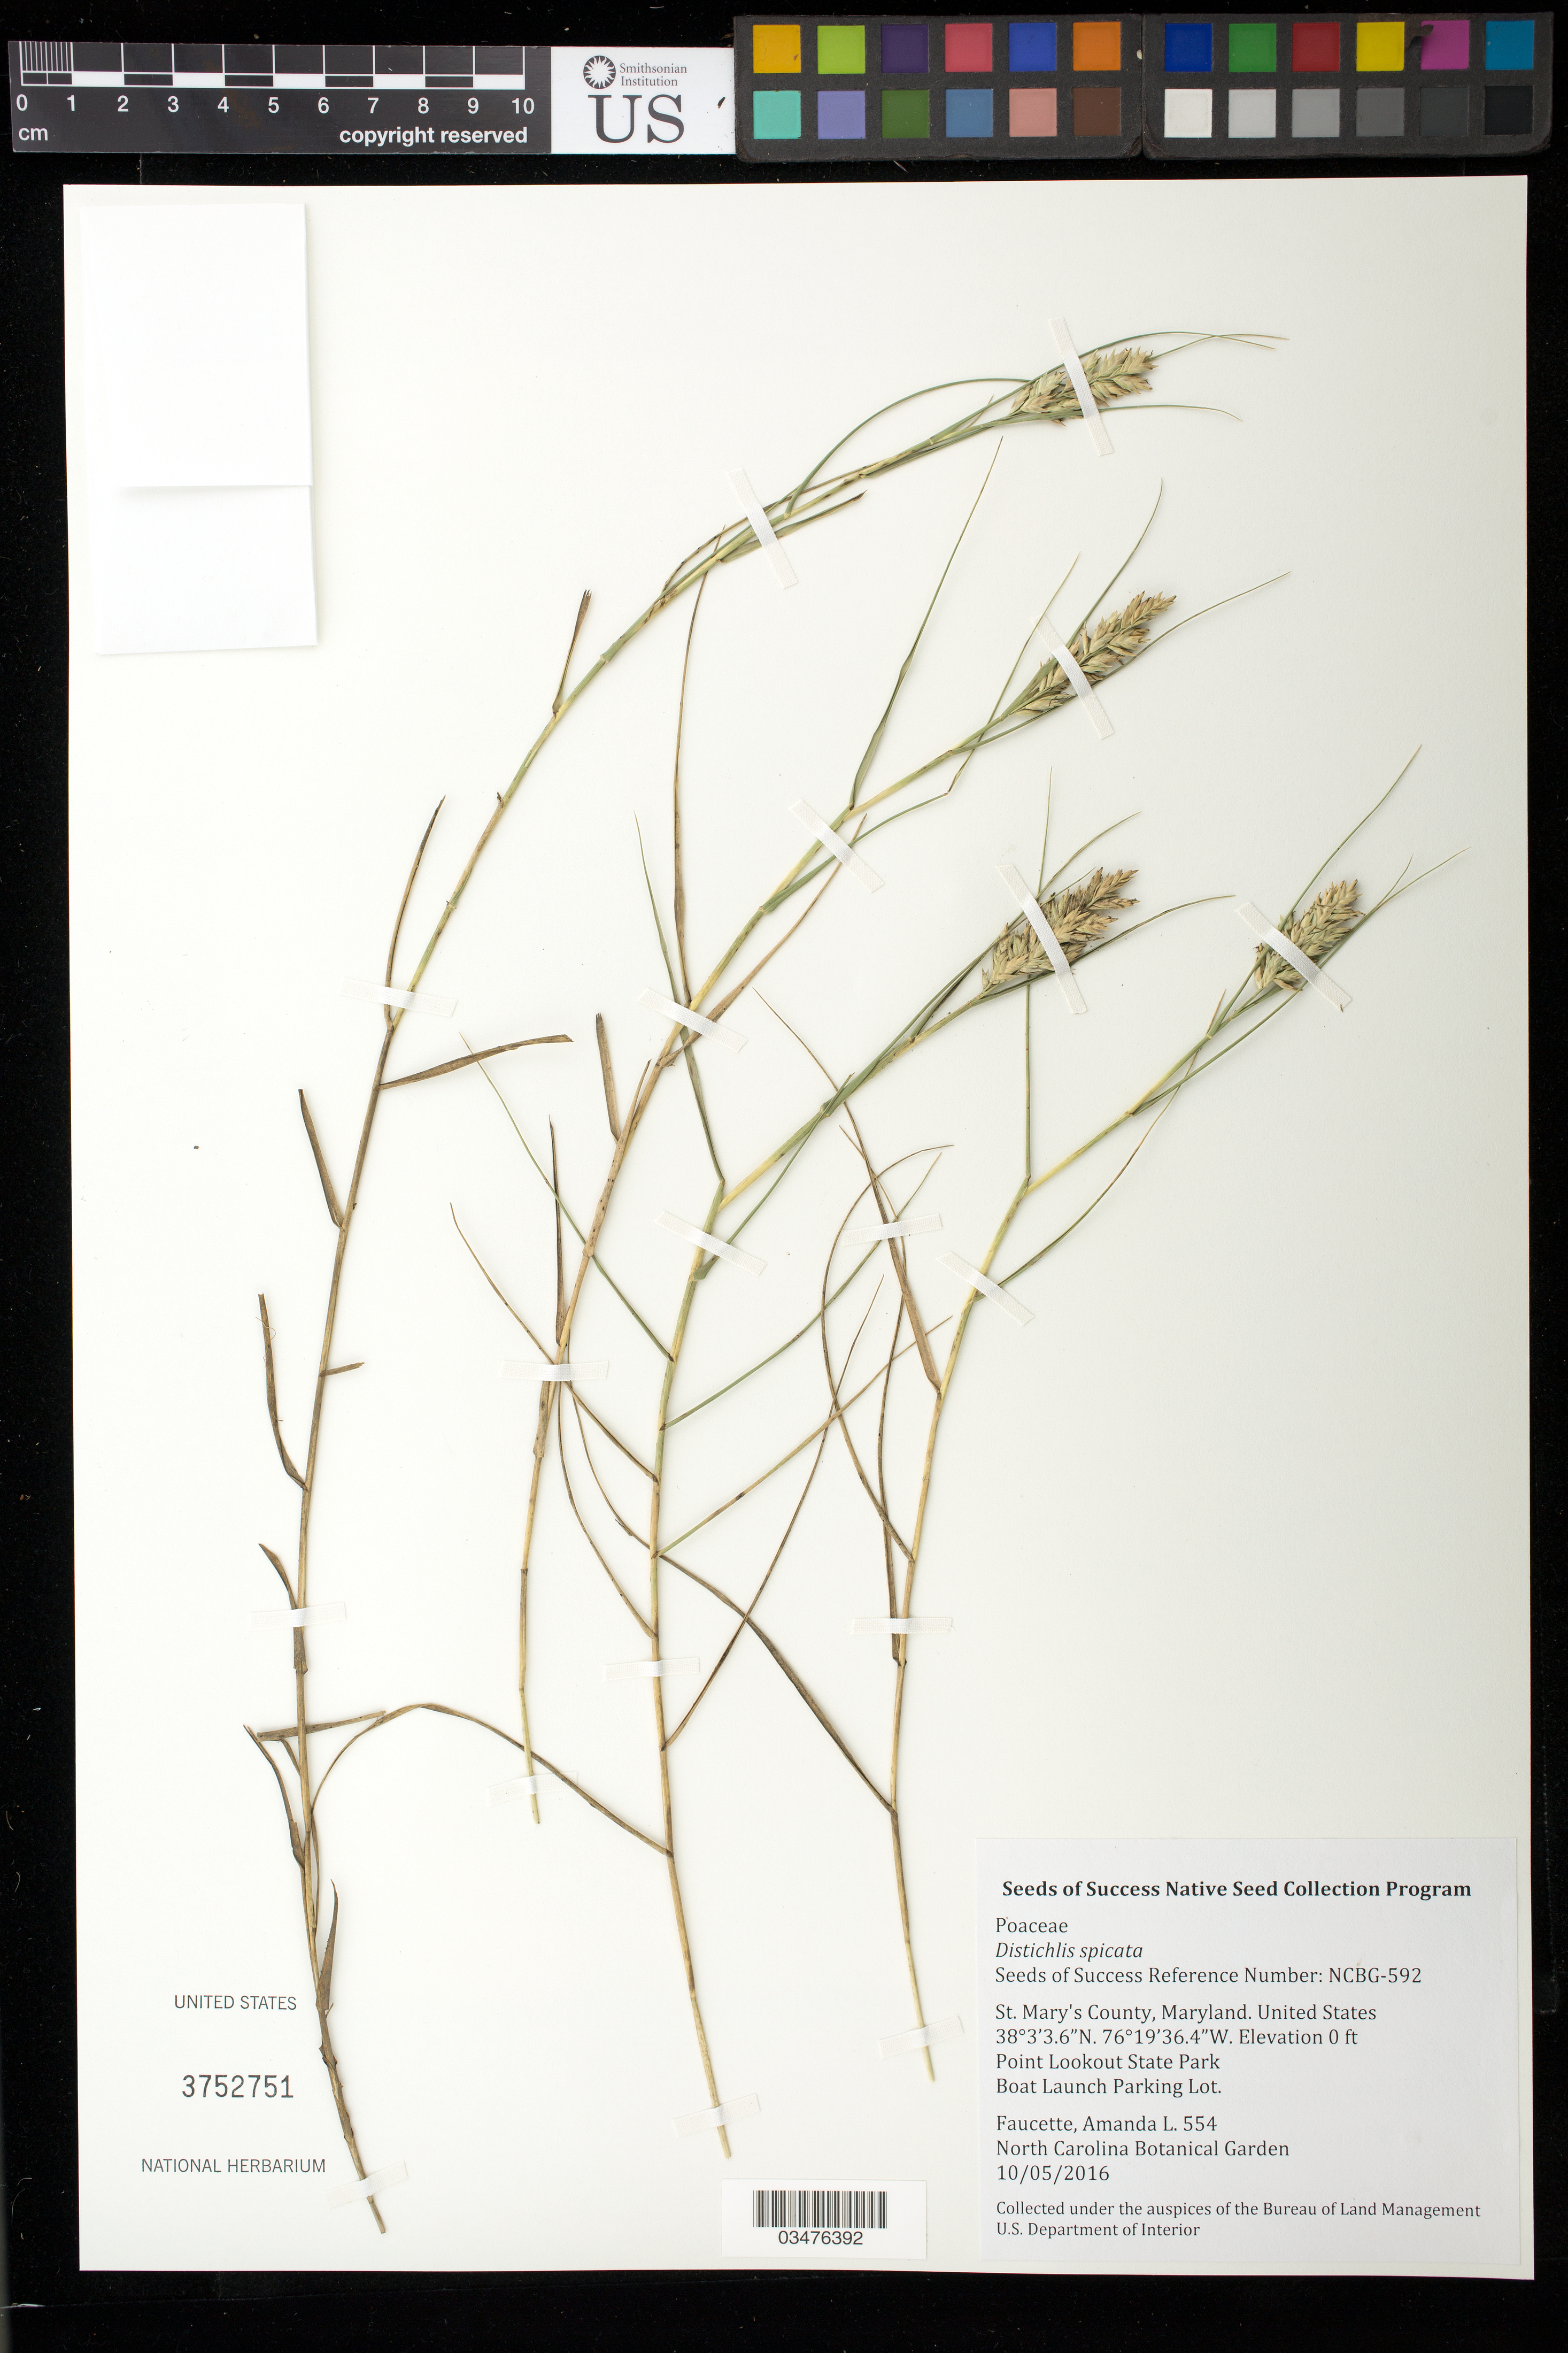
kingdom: Plantae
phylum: Tracheophyta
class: Liliopsida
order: Poales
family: Poaceae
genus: Distichlis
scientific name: Distichlis spicata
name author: (L.) Greene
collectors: A. Faucette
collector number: NCBG-592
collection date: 2016-10-05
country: United States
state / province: Maryland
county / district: St. Mary's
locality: Point Lookout State Park, Boat Launch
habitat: Mid-Atlantic High Salt Marsh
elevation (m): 0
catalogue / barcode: US 3752751